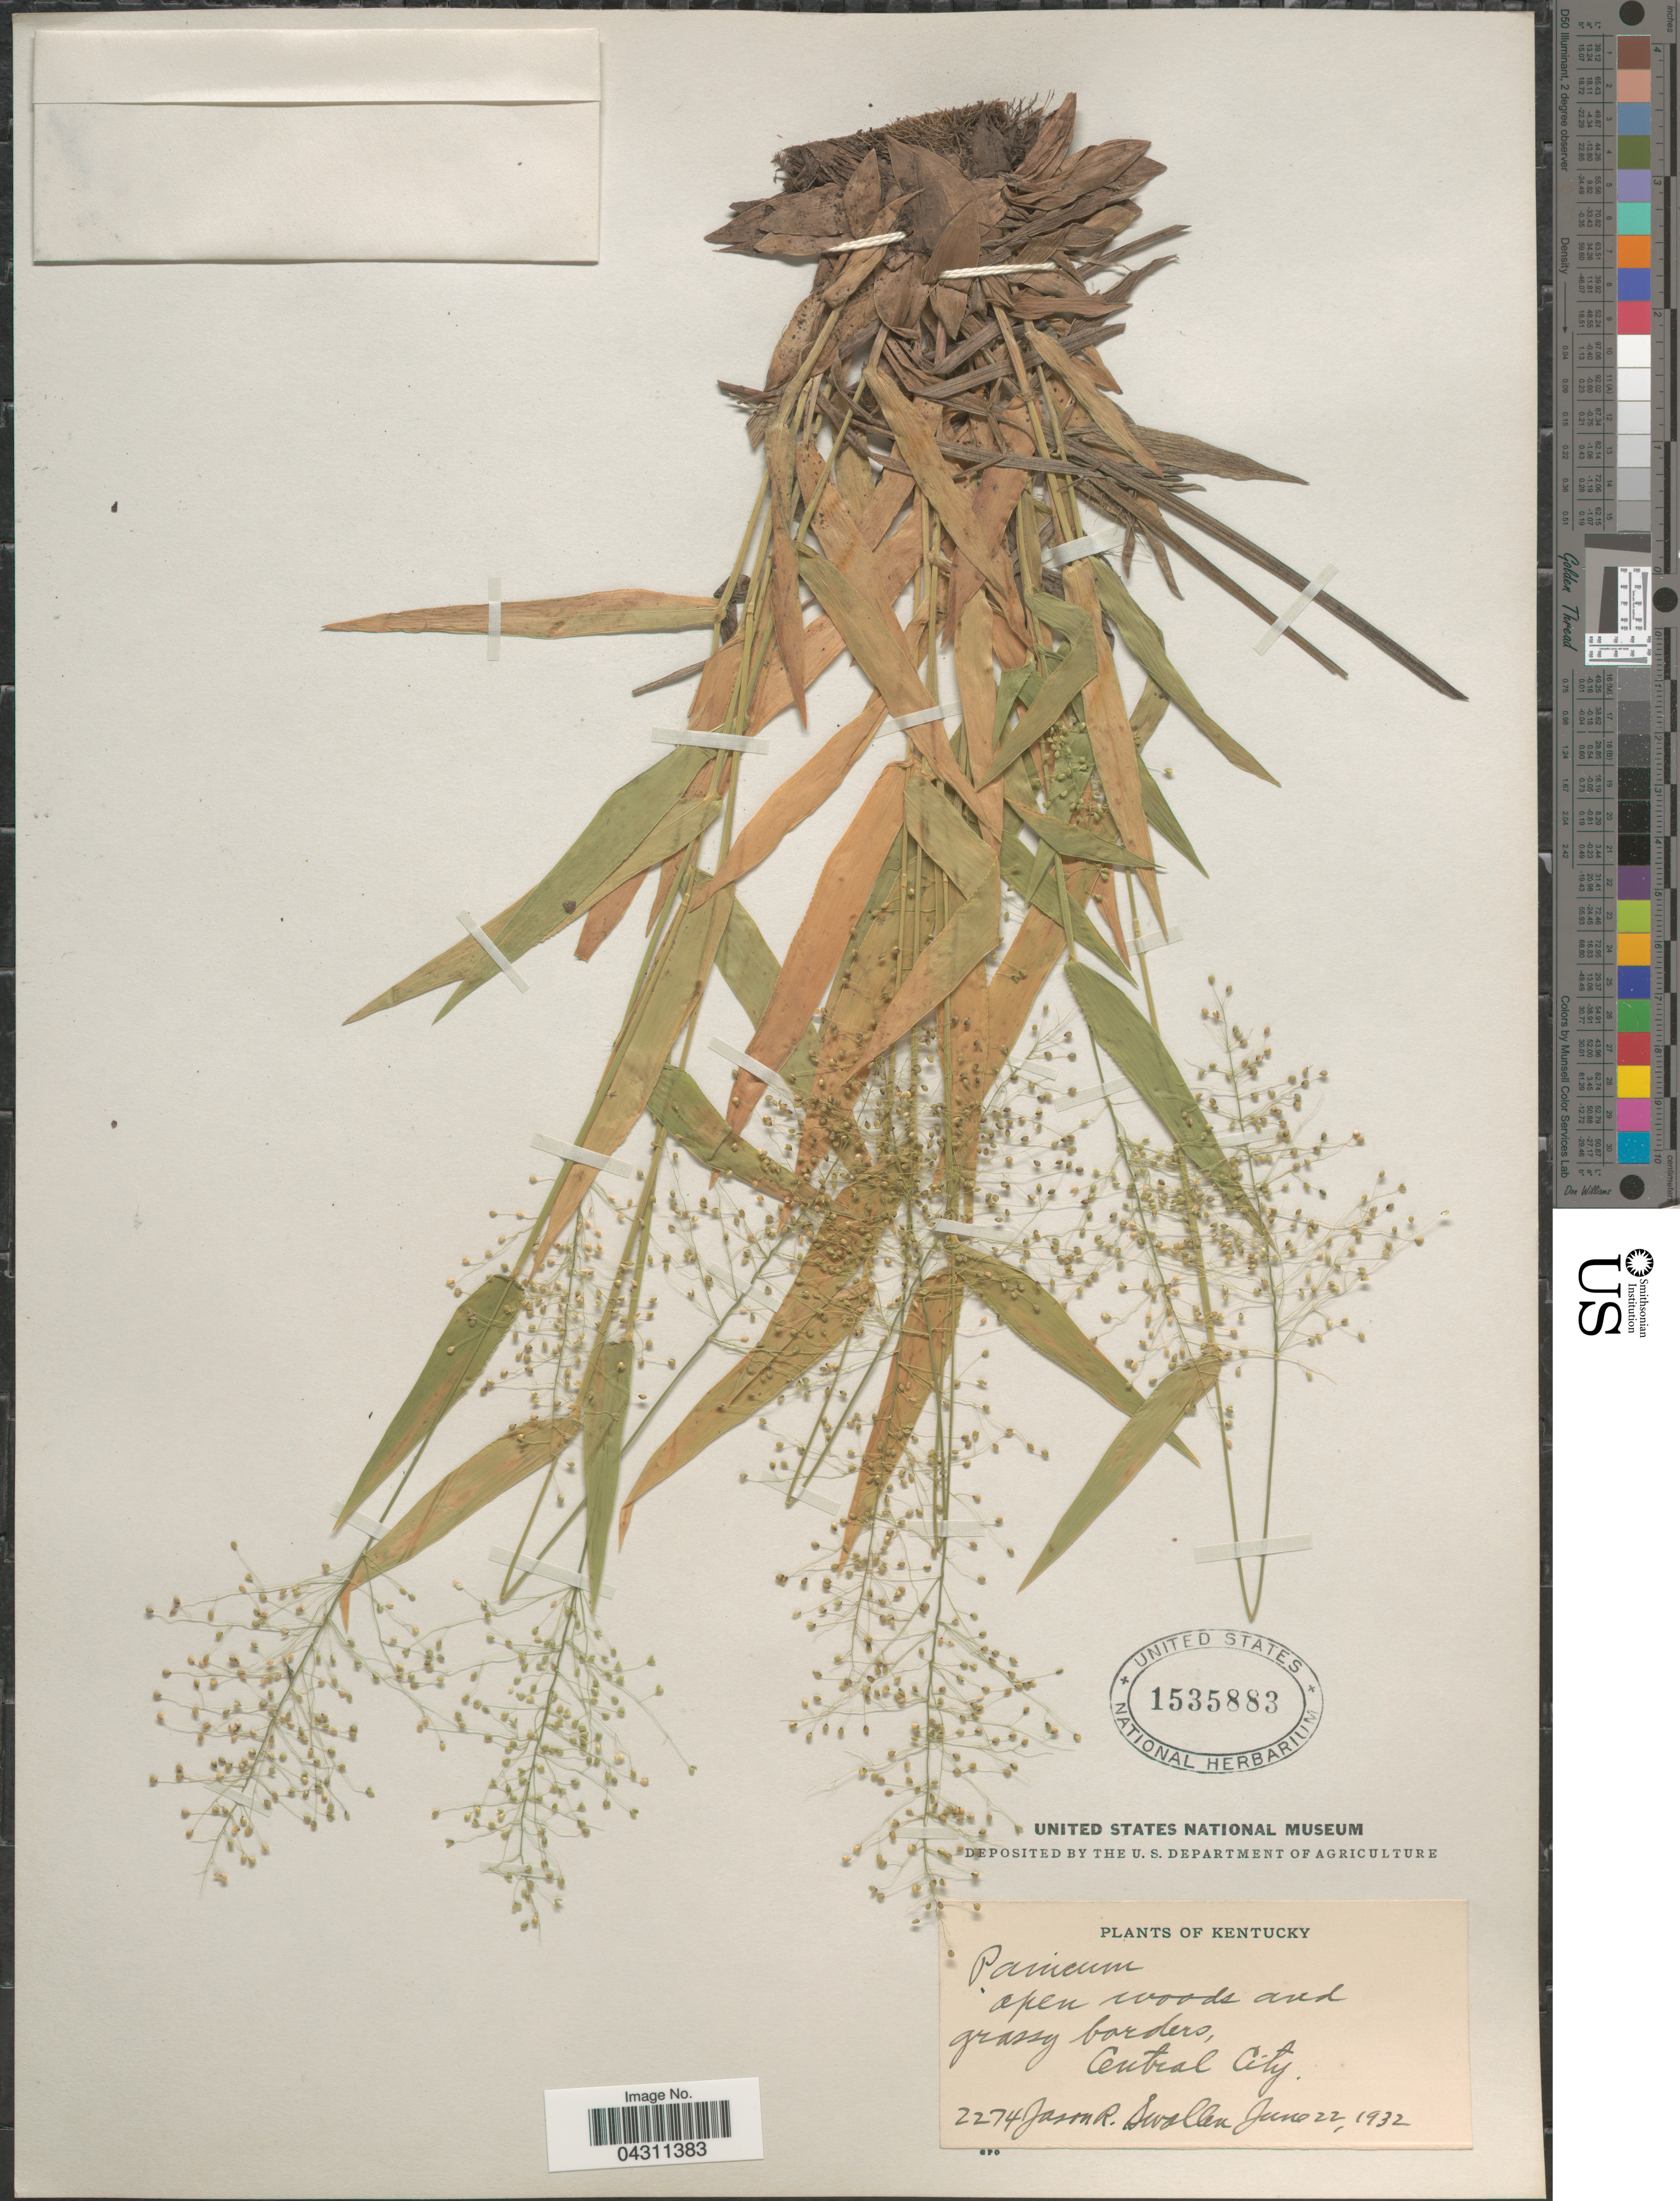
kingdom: Plantae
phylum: Tracheophyta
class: Liliopsida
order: Poales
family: Poaceae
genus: Dichanthelium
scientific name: Dichanthelium sphaerocarpon var. sphaerocarpon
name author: (Elliott) Gould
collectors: J. R. Swallen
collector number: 2274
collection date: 1932-06-22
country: United States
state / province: Kentucky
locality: Central City.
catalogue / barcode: US 1535883